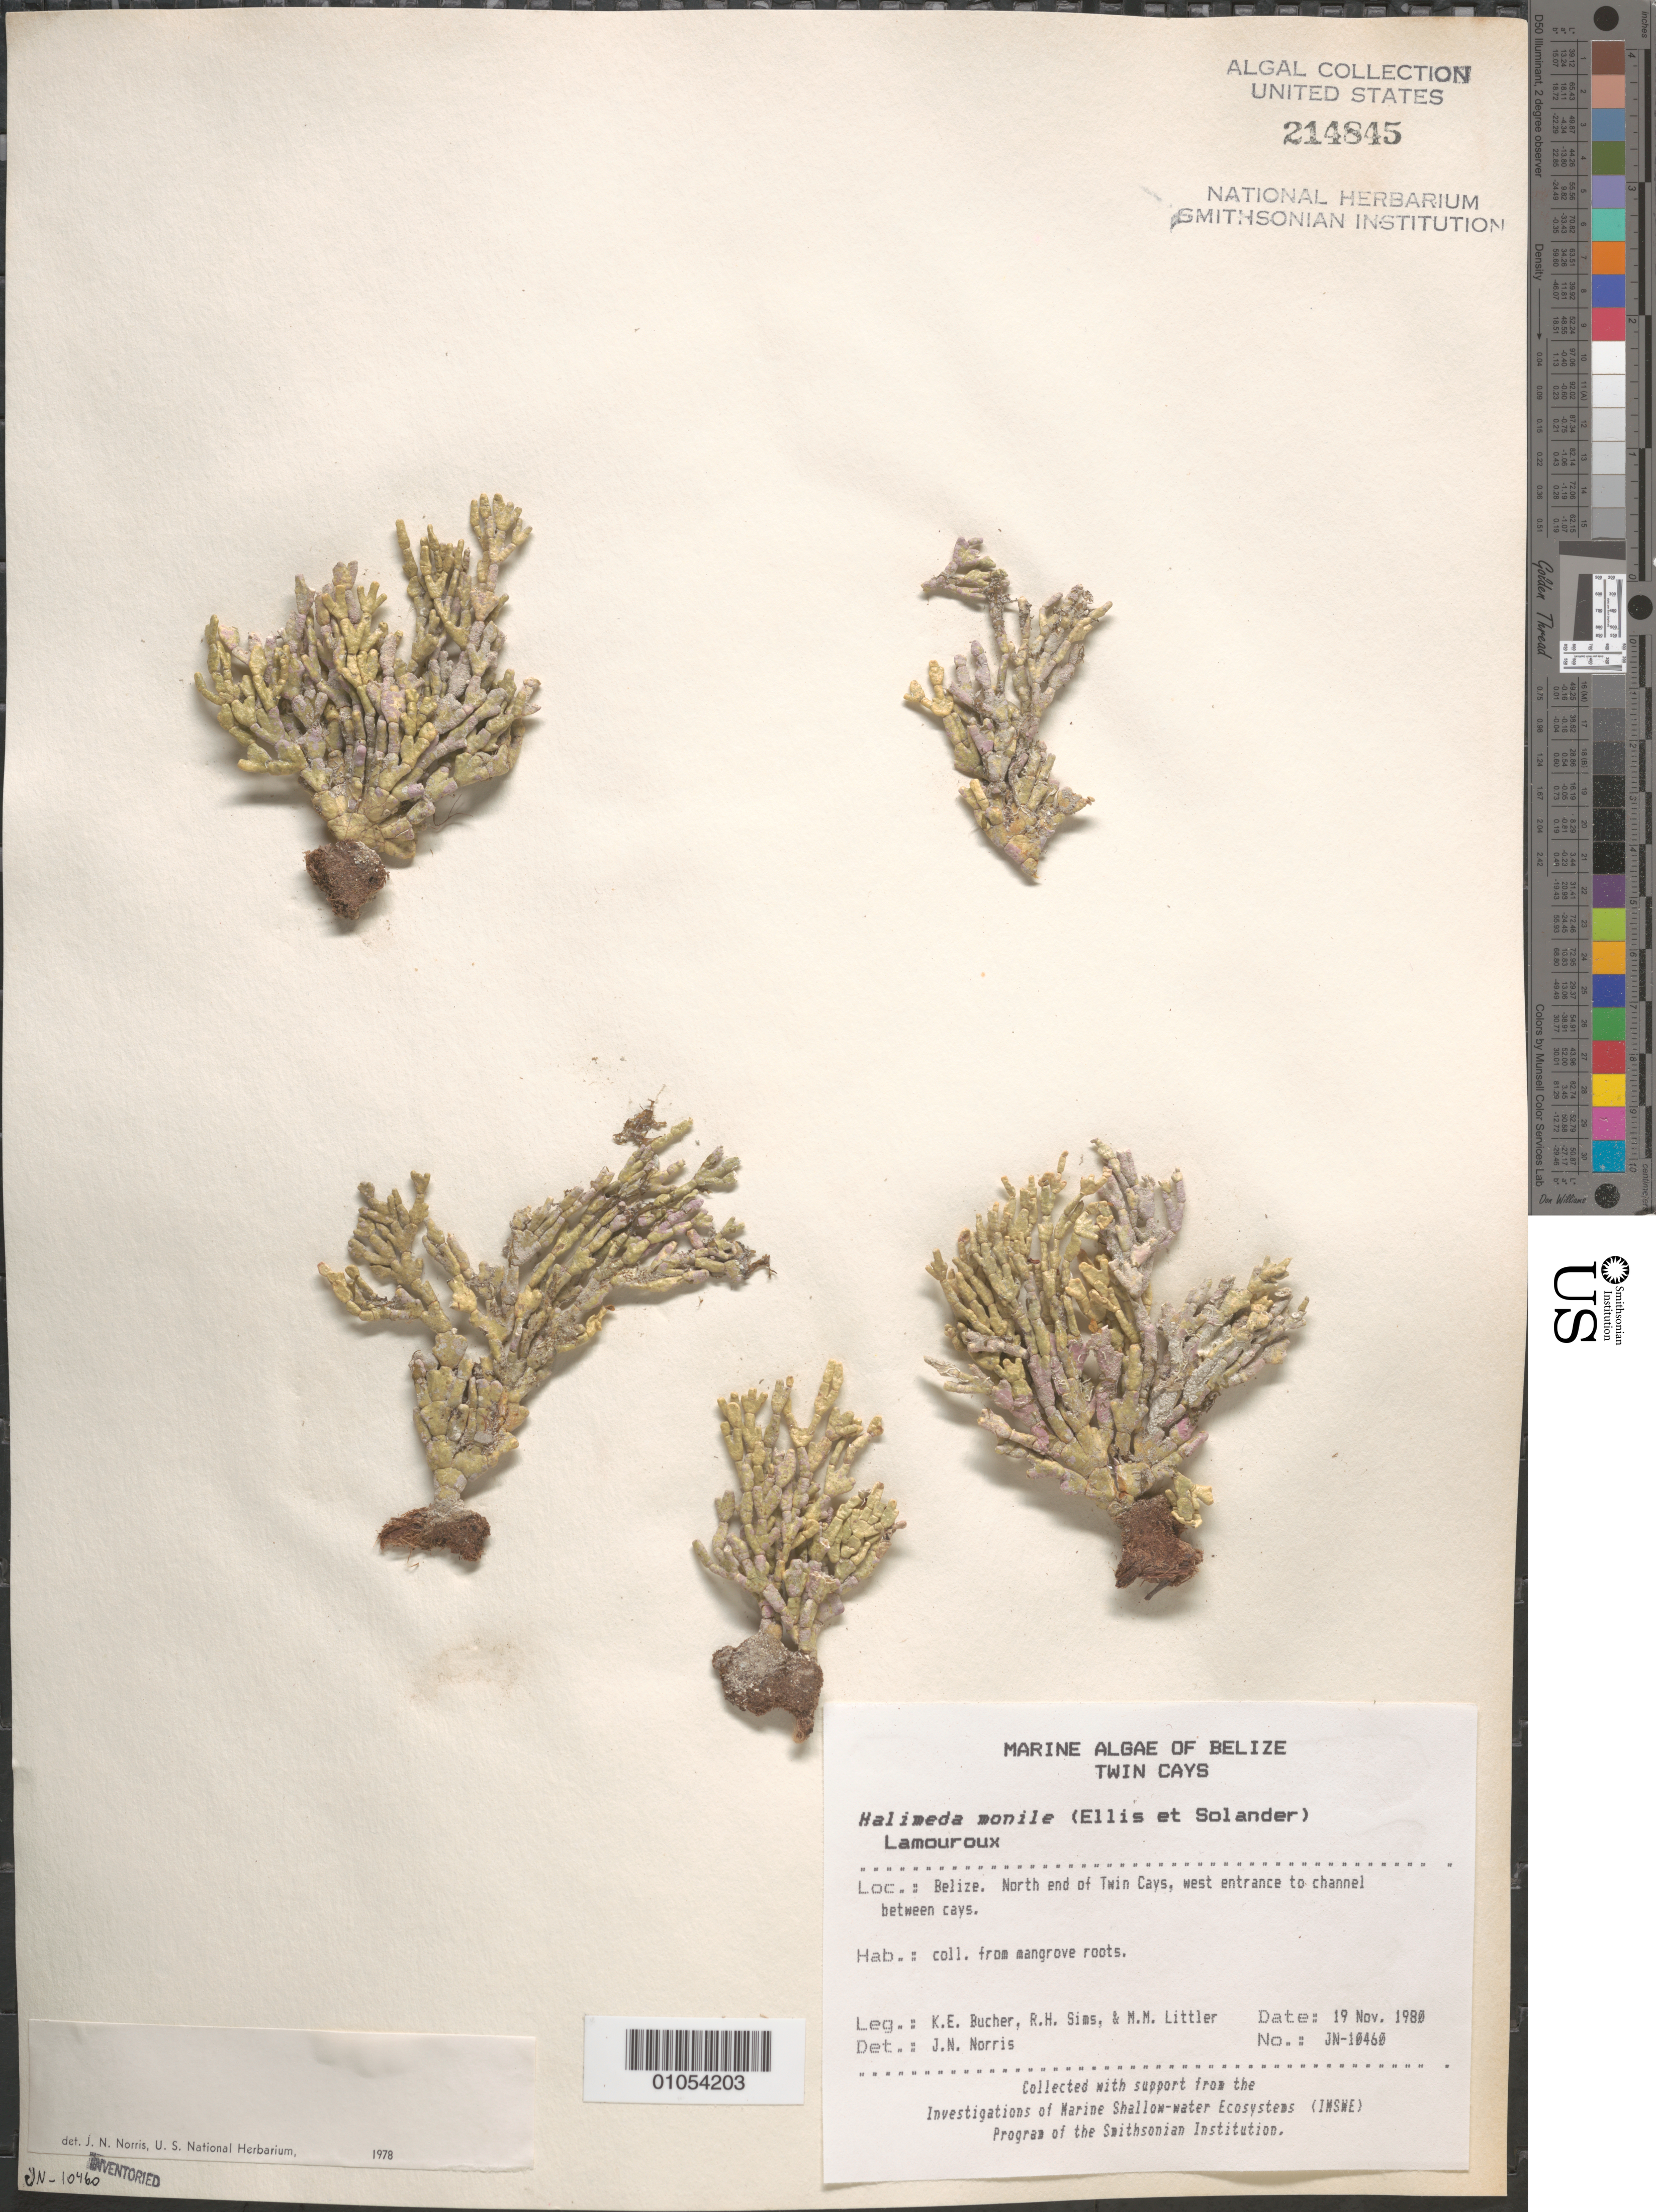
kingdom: Plantae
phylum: Chlorophyta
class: Ulvophyceae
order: Bryopsidales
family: Halimedaceae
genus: Halimeda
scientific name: Halimeda monile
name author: (J. Ellis & Sol.) J.V.Lamouroux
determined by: Norris, James N.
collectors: K. E. Bucher, R. H. Sims & M. M. Littler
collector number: JN-10460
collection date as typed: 19 Nov 1980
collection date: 1980-11-19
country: Belize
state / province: Stann Creek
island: Twin Cays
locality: North end of Twin Cays, west entrance to channel between cays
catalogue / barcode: US 214845